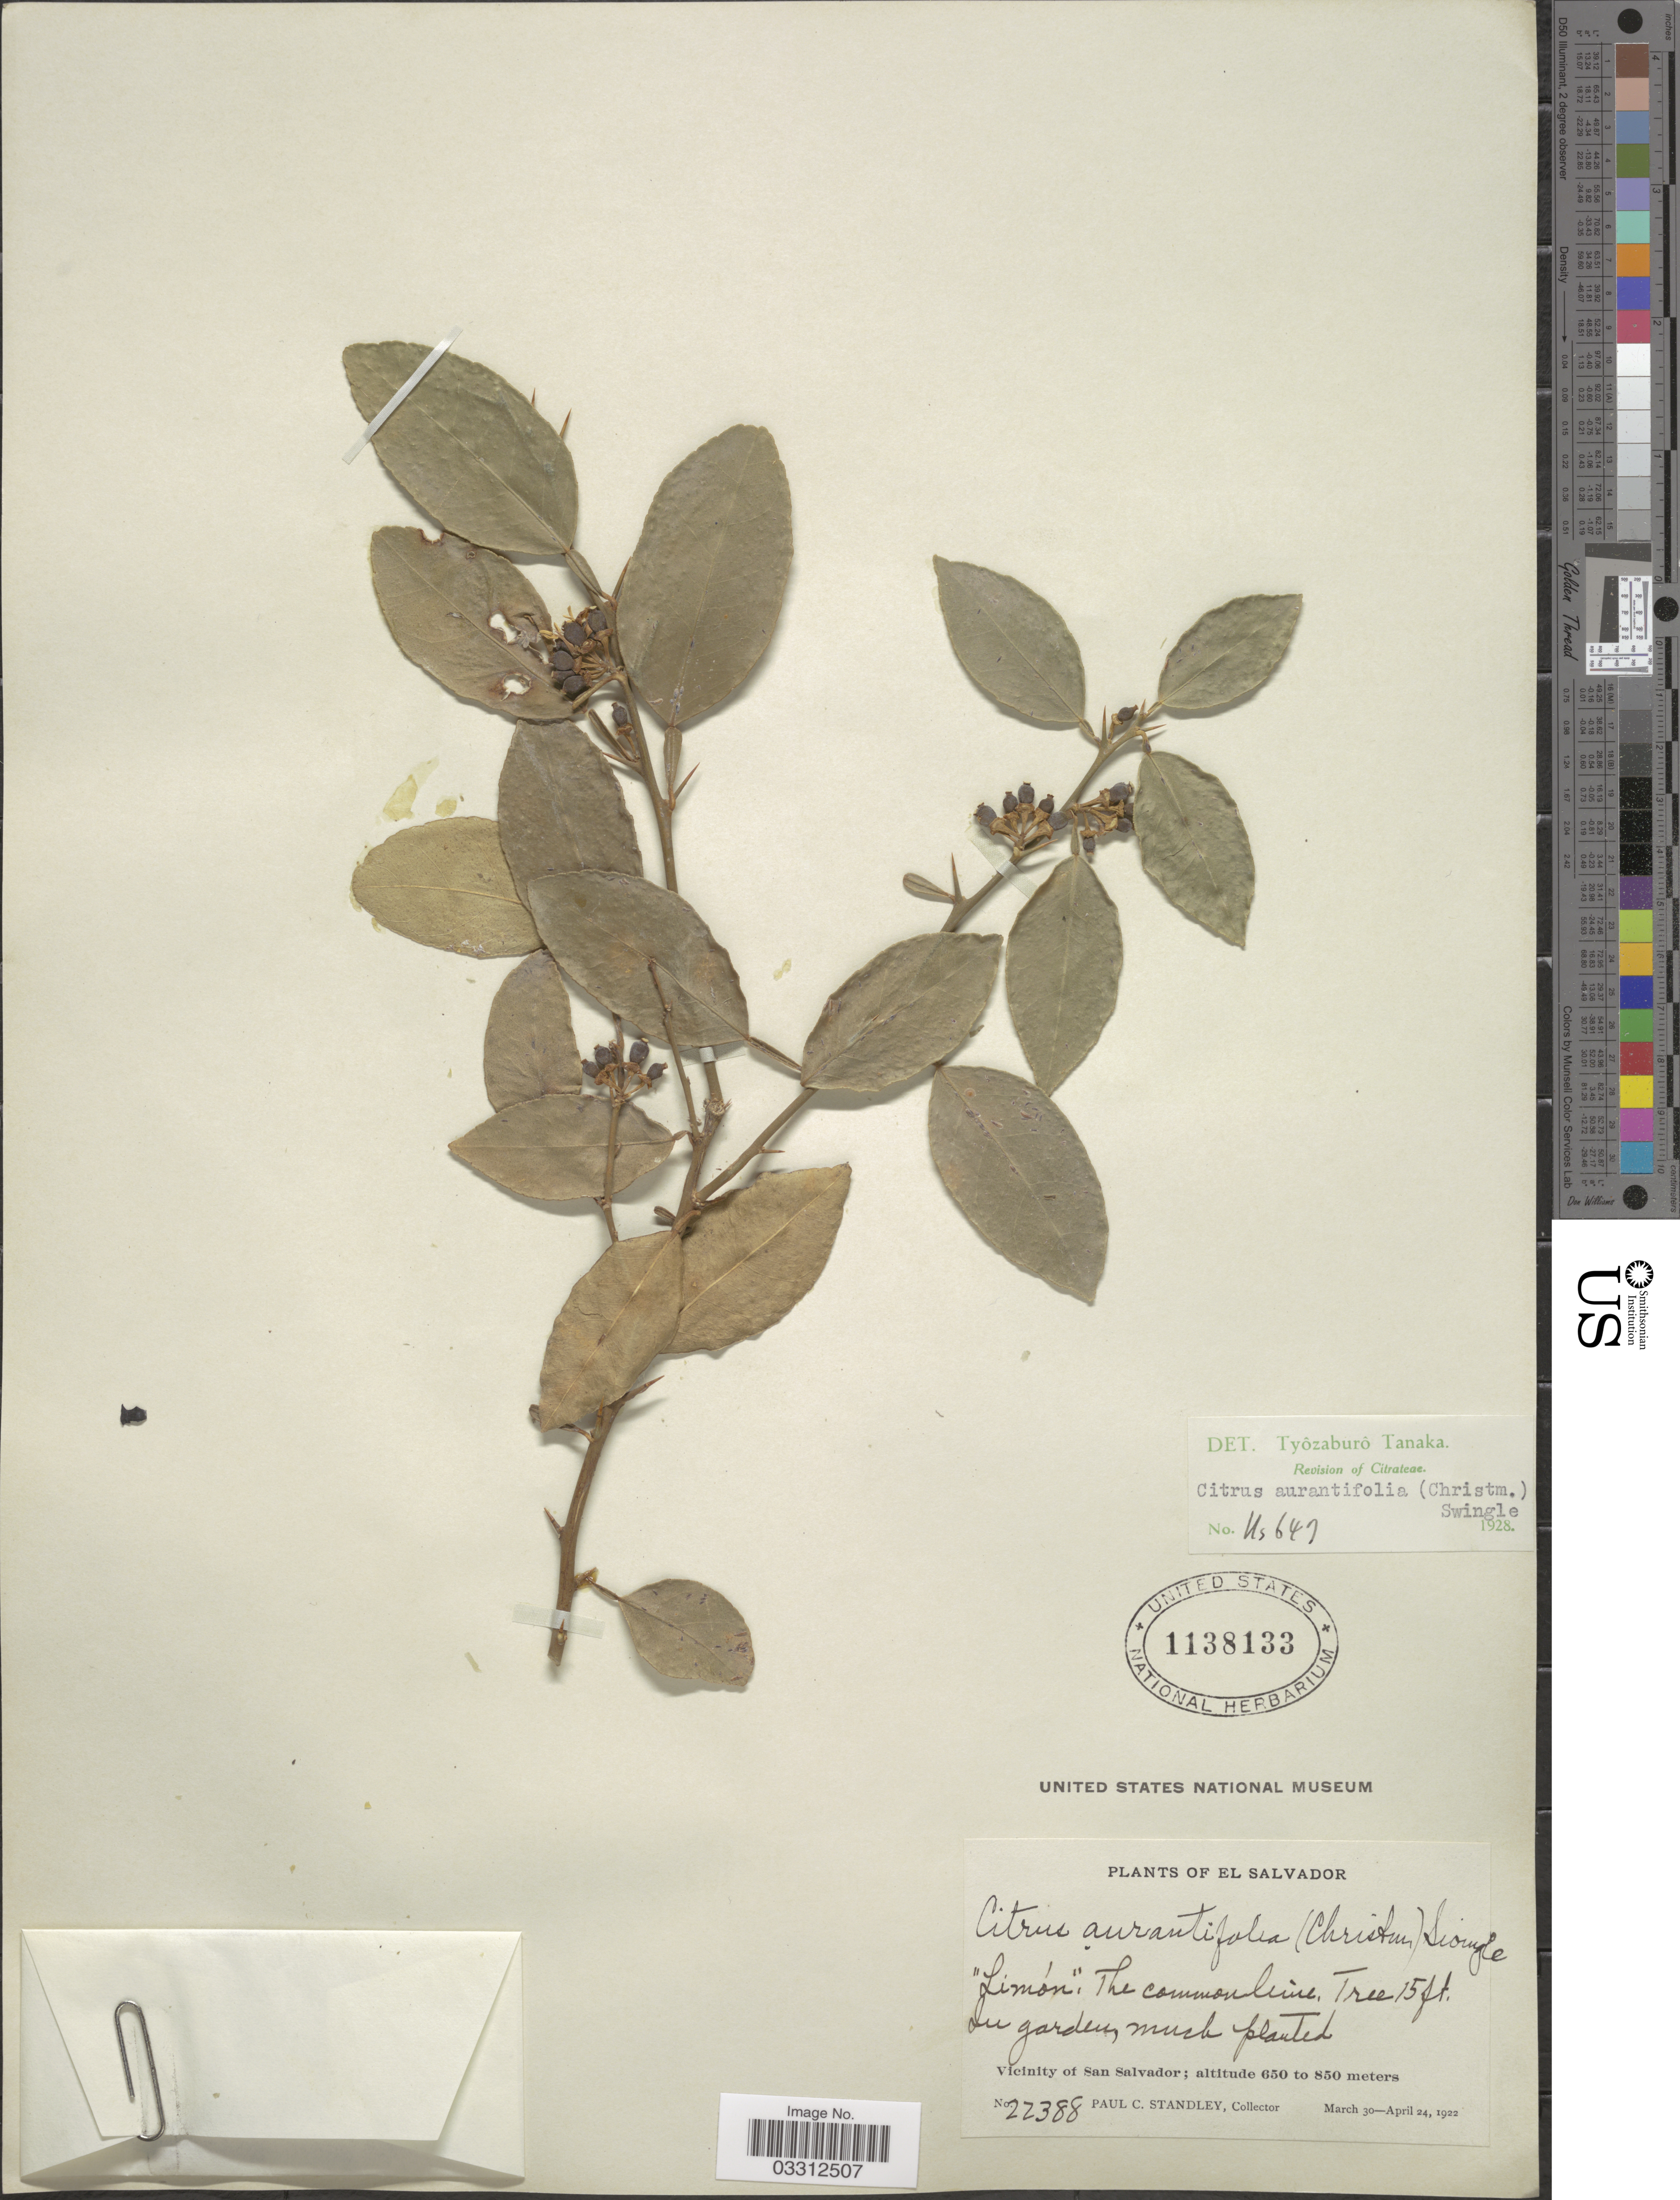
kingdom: Plantae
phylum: Tracheophyta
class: Magnoliopsida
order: Sapindales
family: Rutaceae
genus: Citrus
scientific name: Citrus x aurantifolia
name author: (Christm.) Swingle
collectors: P. C. Standley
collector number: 22388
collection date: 1922-03-30/1922-04-24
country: El Salvador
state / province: San Salvador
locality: Vicinity of San Salvador.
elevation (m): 650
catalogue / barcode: US 1138133